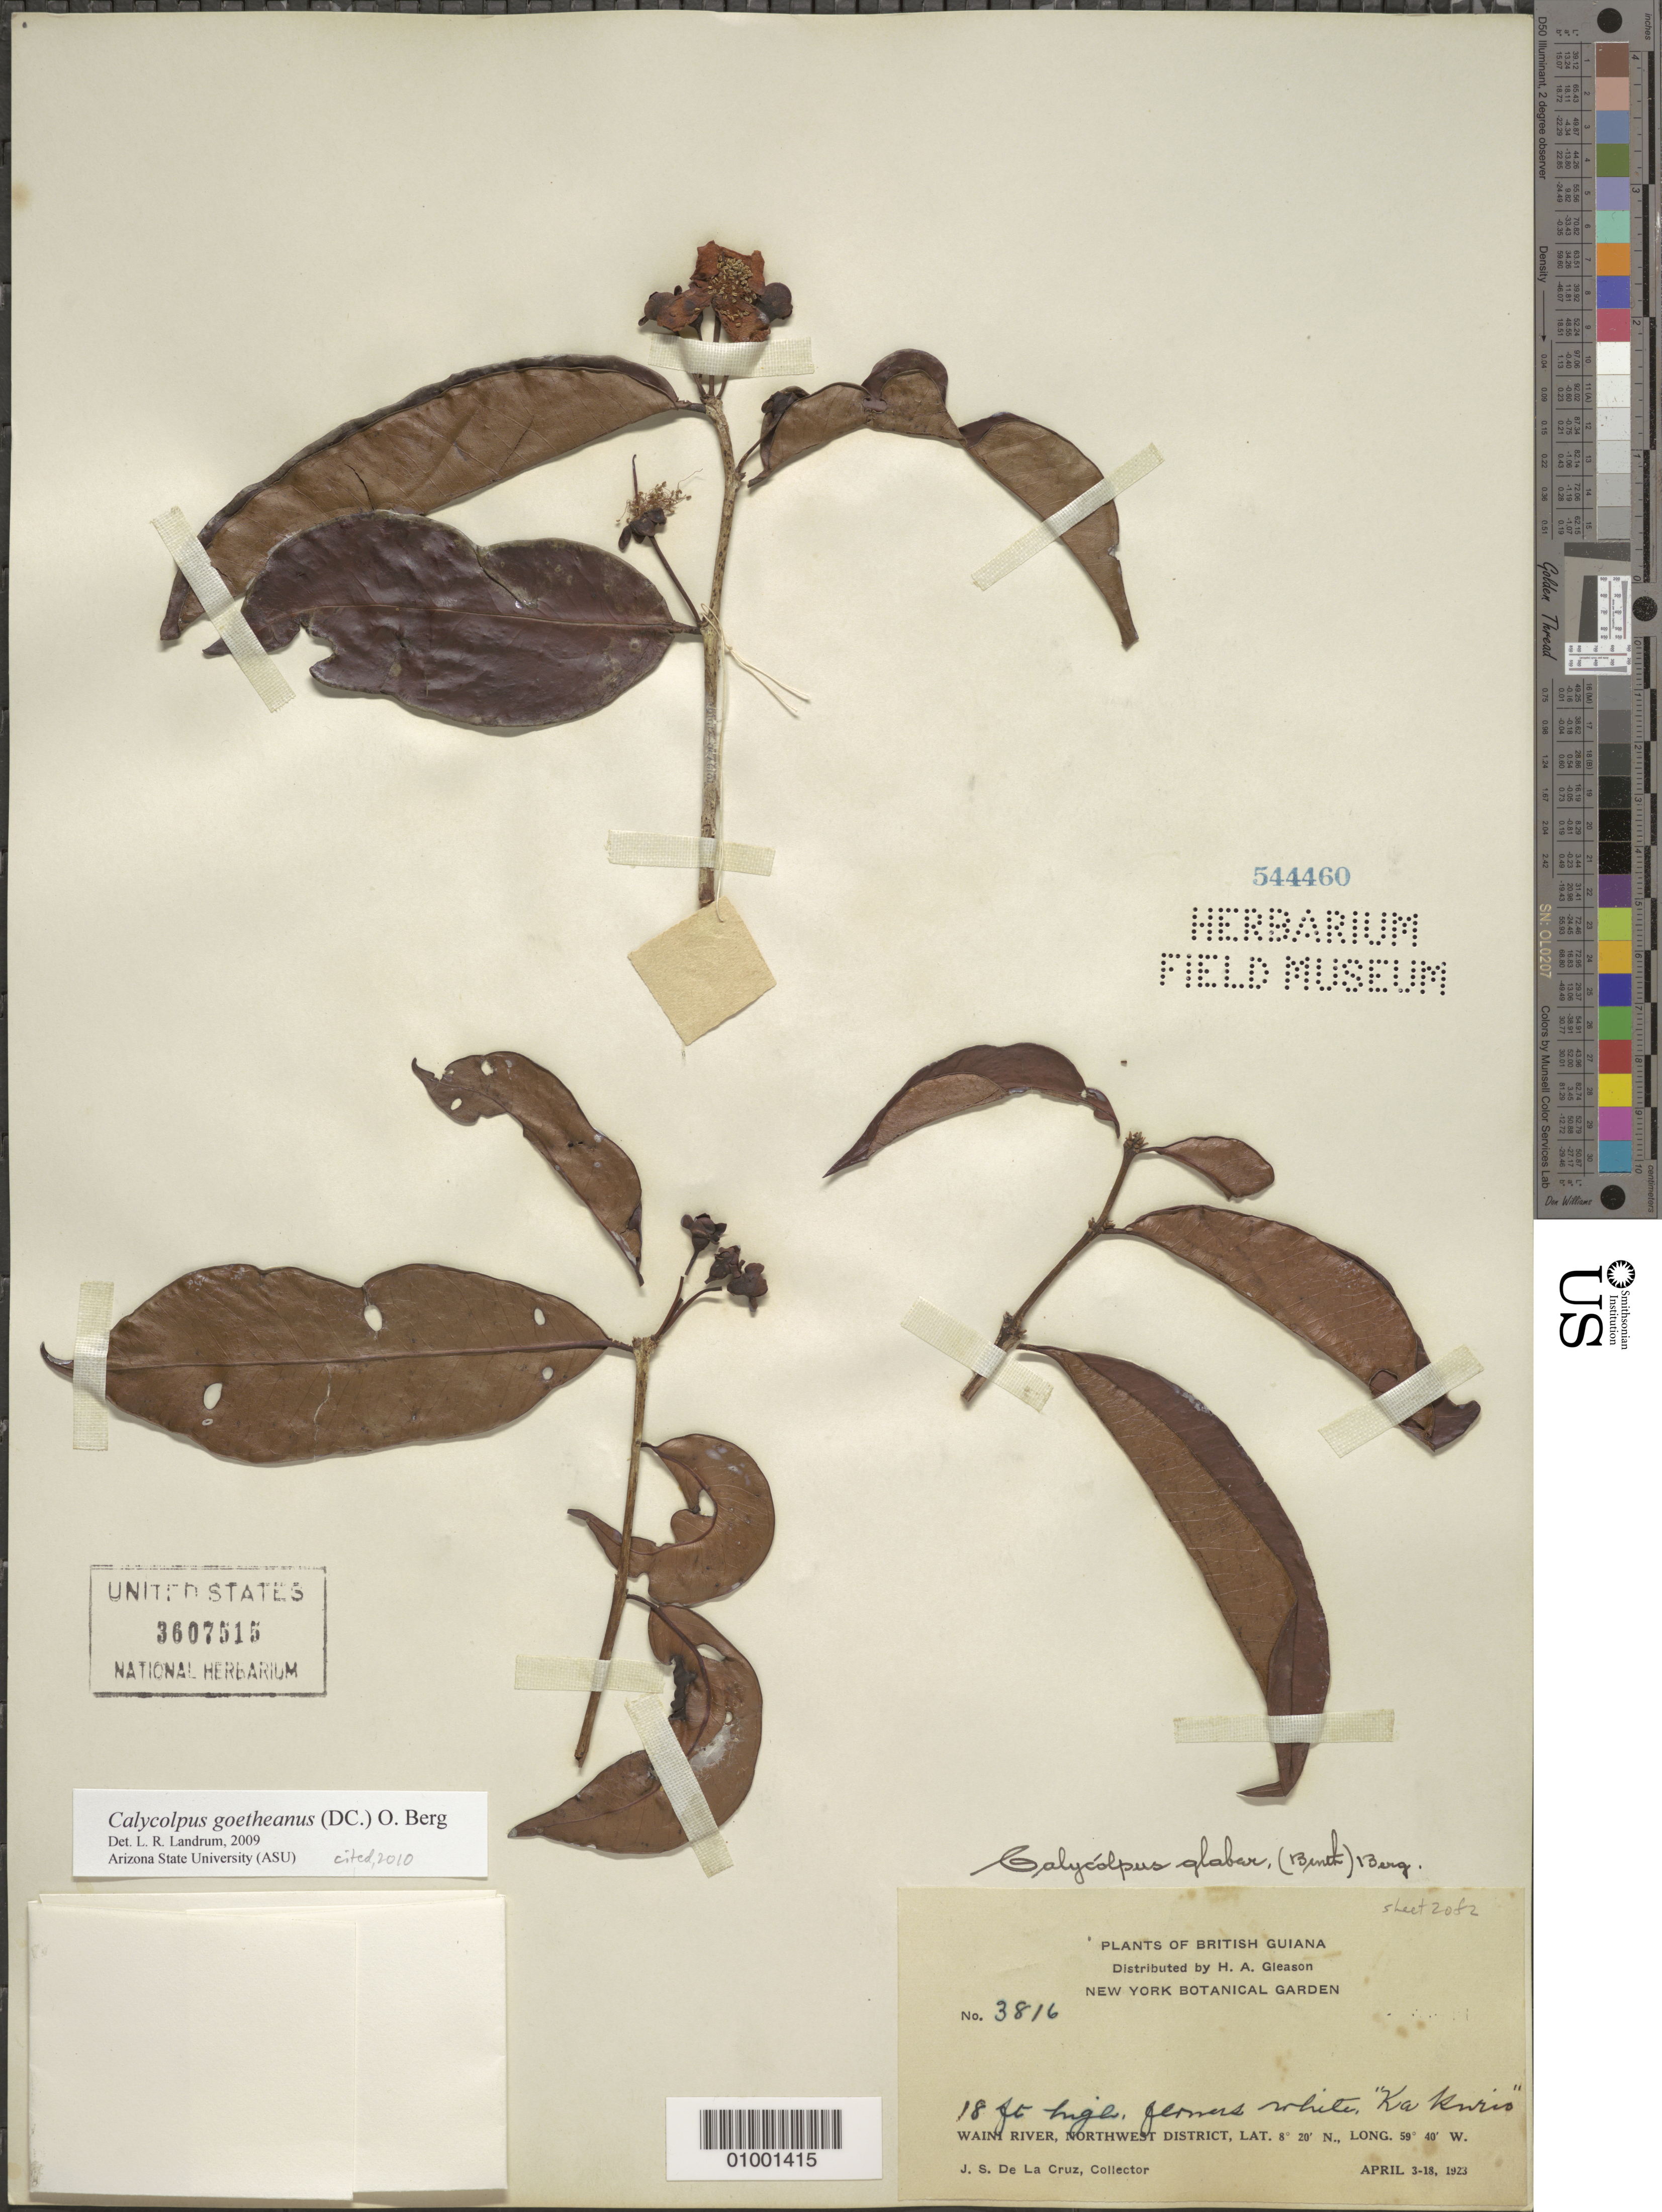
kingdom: Plantae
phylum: Tracheophyta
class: Magnoliopsida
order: Myrtales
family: Myrtaceae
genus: Calycolpus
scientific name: Calycolpus goetheanus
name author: (DC.) O. Berg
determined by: Landrum, L. R.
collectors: J. S. de la Cruz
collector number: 3816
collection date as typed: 3-Apr-23 to 18-Apr-23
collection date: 1923-04-03/1923-04-18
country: Guyana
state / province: Barima-Waini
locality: Waini R., NW District